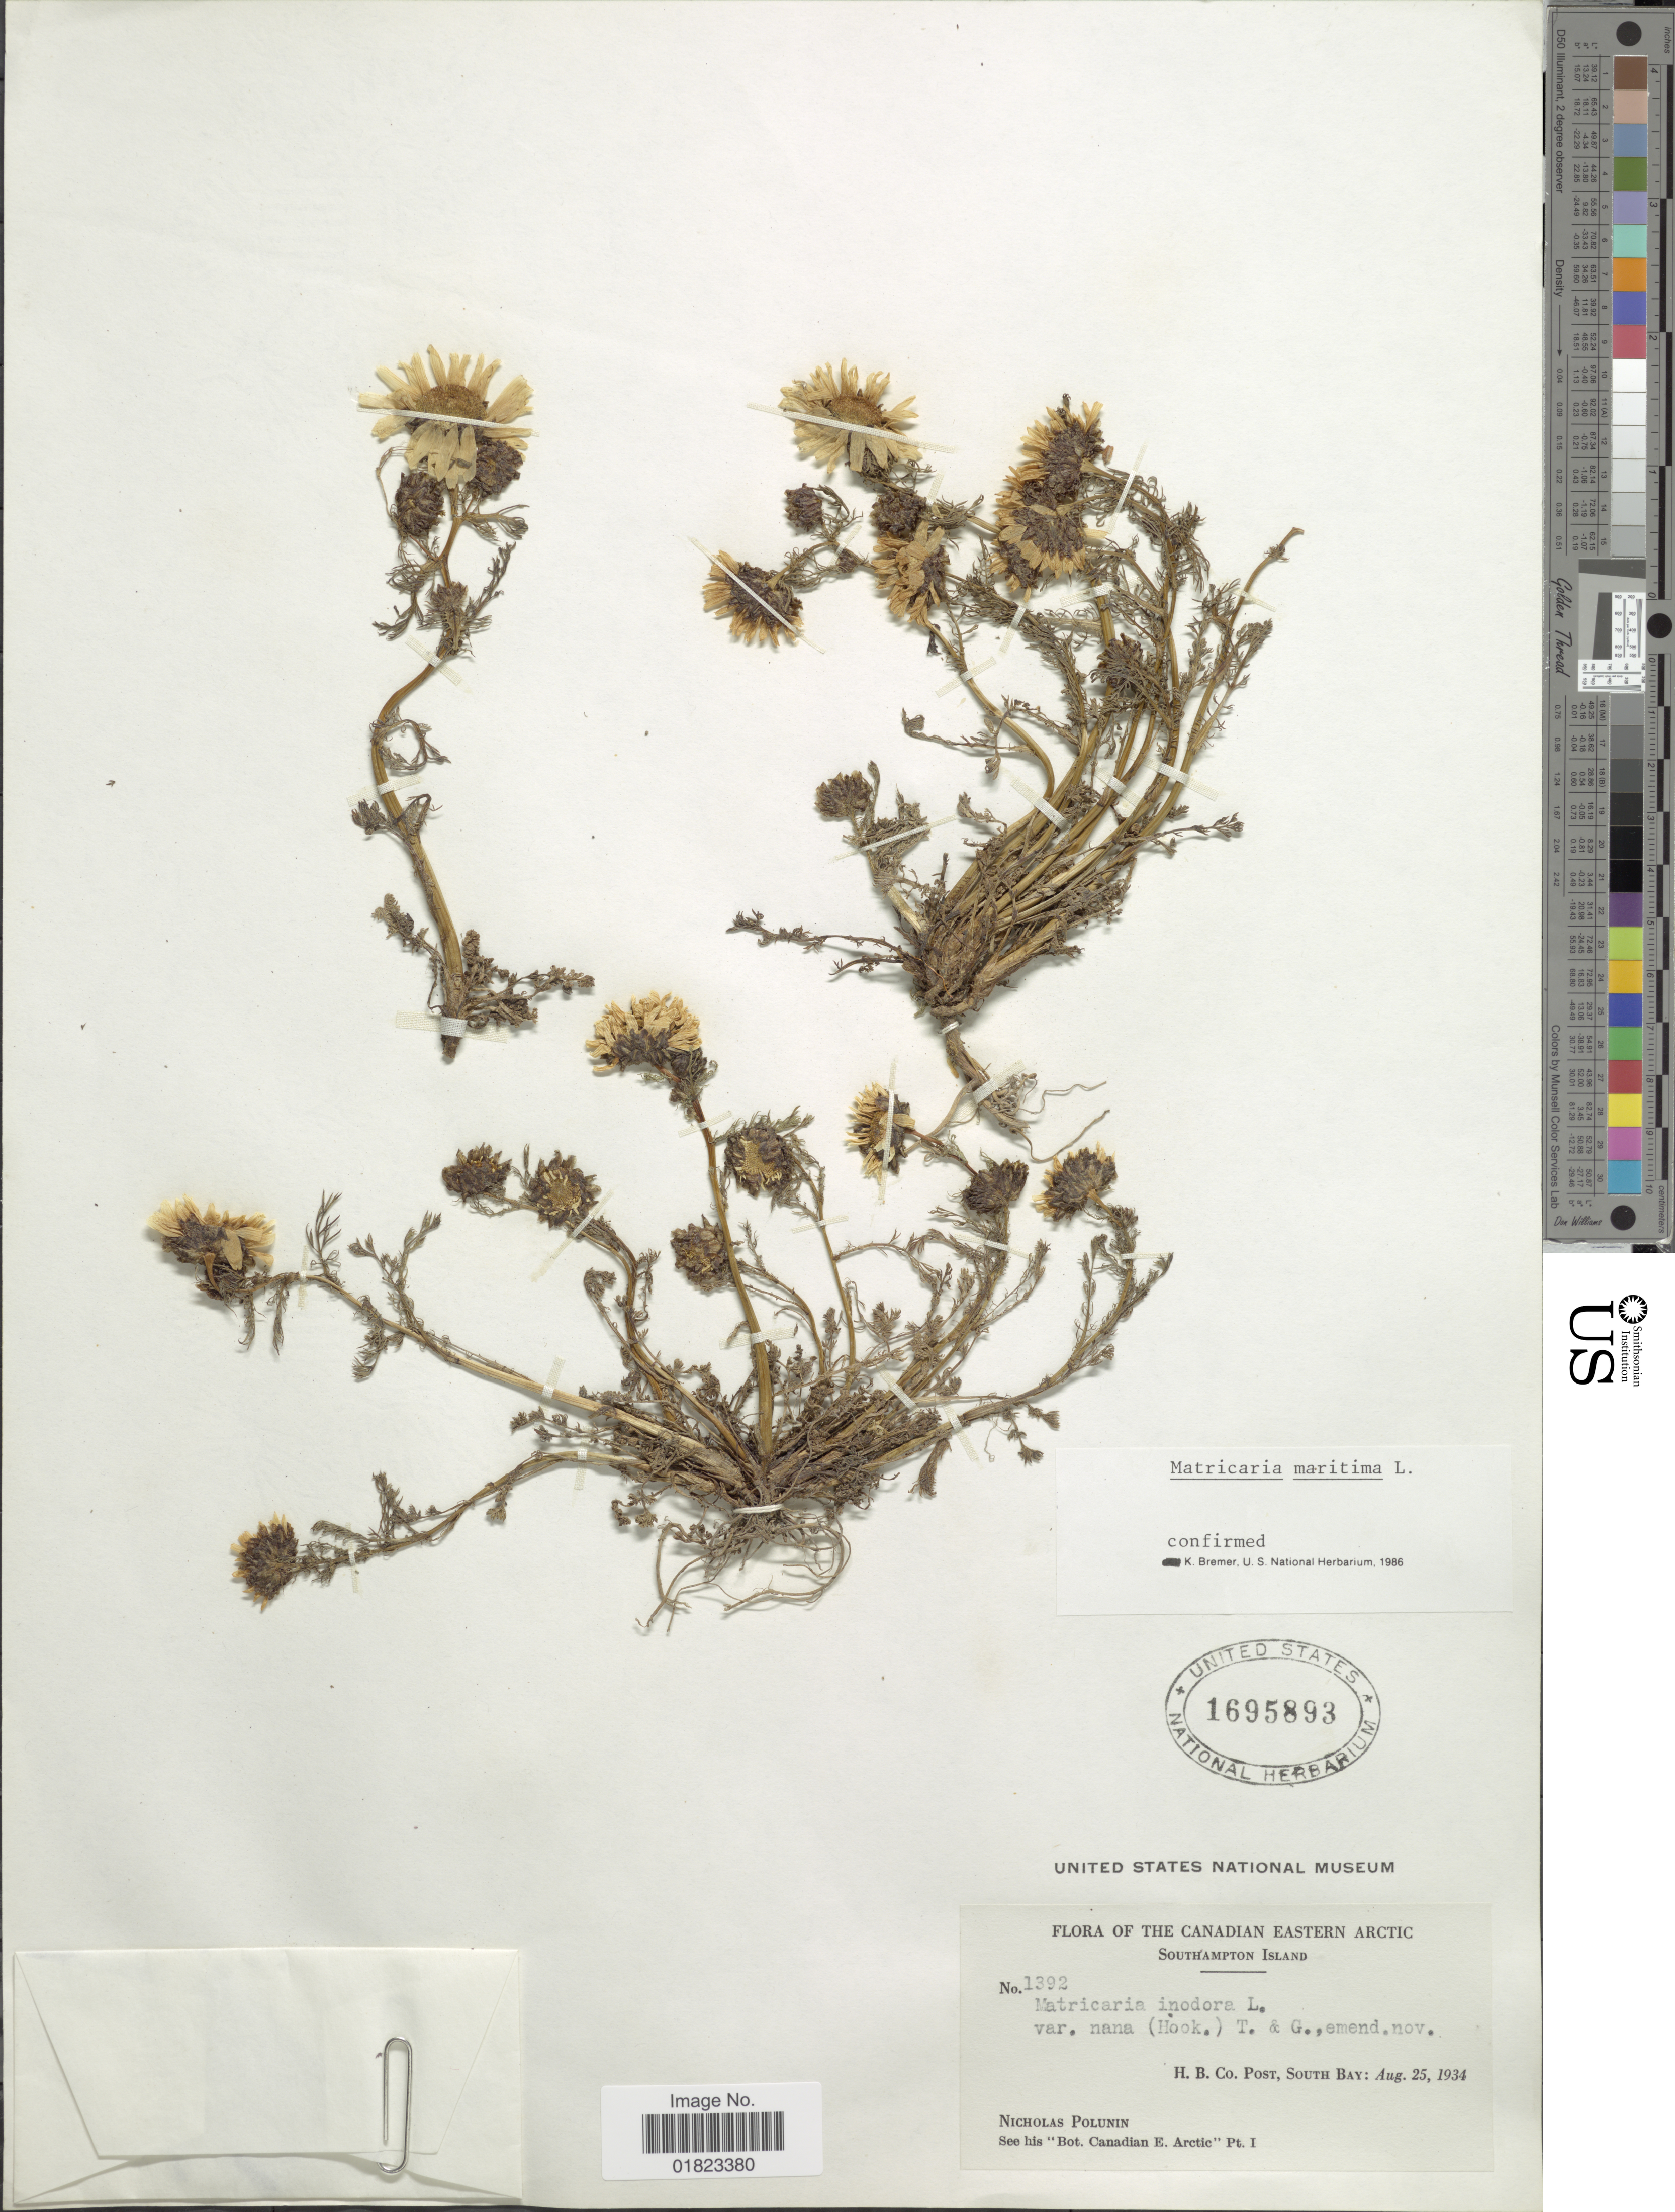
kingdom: Plantae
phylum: Tracheophyta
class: Magnoliopsida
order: Asterales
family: Asteraceae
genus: Tripleurospermum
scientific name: Tripleurospermum maritimum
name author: (L.) W.D.J. Koch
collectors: N. V. Polunin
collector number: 1392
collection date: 1934-08-25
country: Canada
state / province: Nunavut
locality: Canadian Eastern Arctic. Southampton Island. H.B. Co. Post, South Bay.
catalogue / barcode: US 1695893